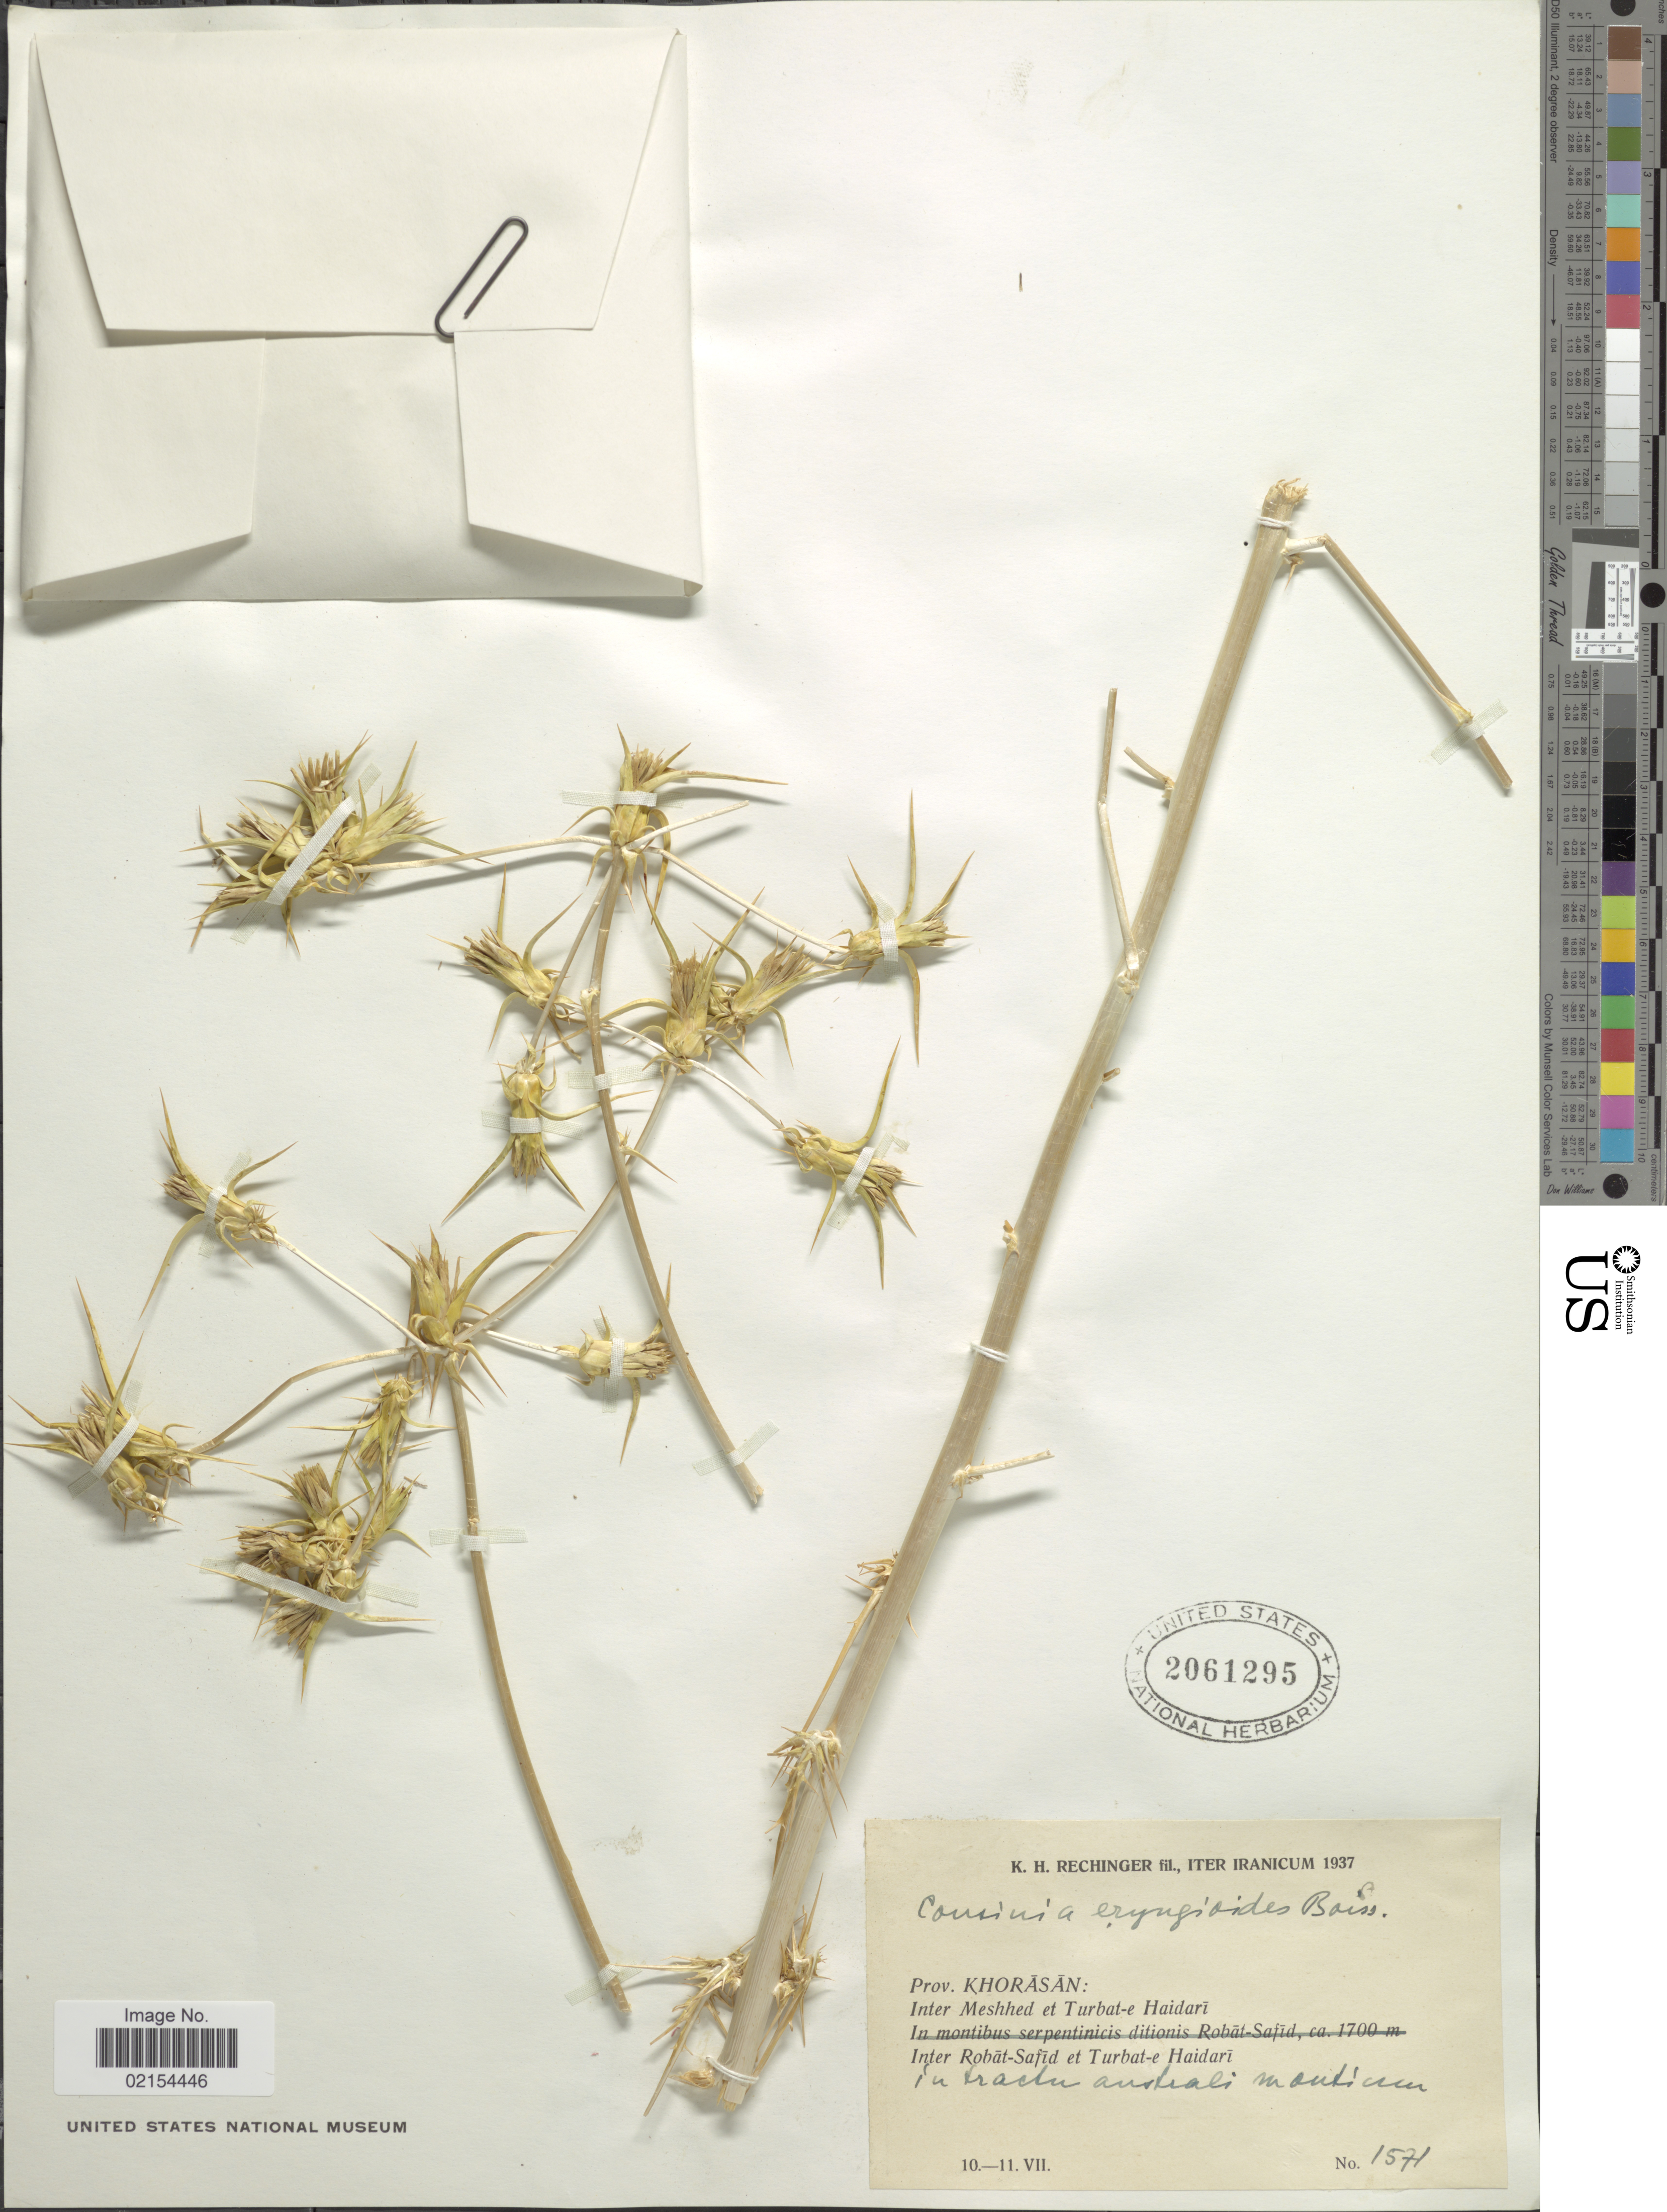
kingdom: Plantae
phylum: Tracheophyta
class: Magnoliopsida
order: Asterales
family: Asteraceae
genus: Cousinia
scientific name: Cousinia eryngioides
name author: Boiss.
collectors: K. H. Rechinger & F. Rechinger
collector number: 1571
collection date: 1927-07-10/1937-07-11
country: Iran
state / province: Khorasan [obsolete]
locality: Iter Iranicum, Prov. Khorasan: Inter Meshhed et Turbat-e Haidari, Inter Robat-Safid et Turbat-e Haidari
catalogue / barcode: US 2061295